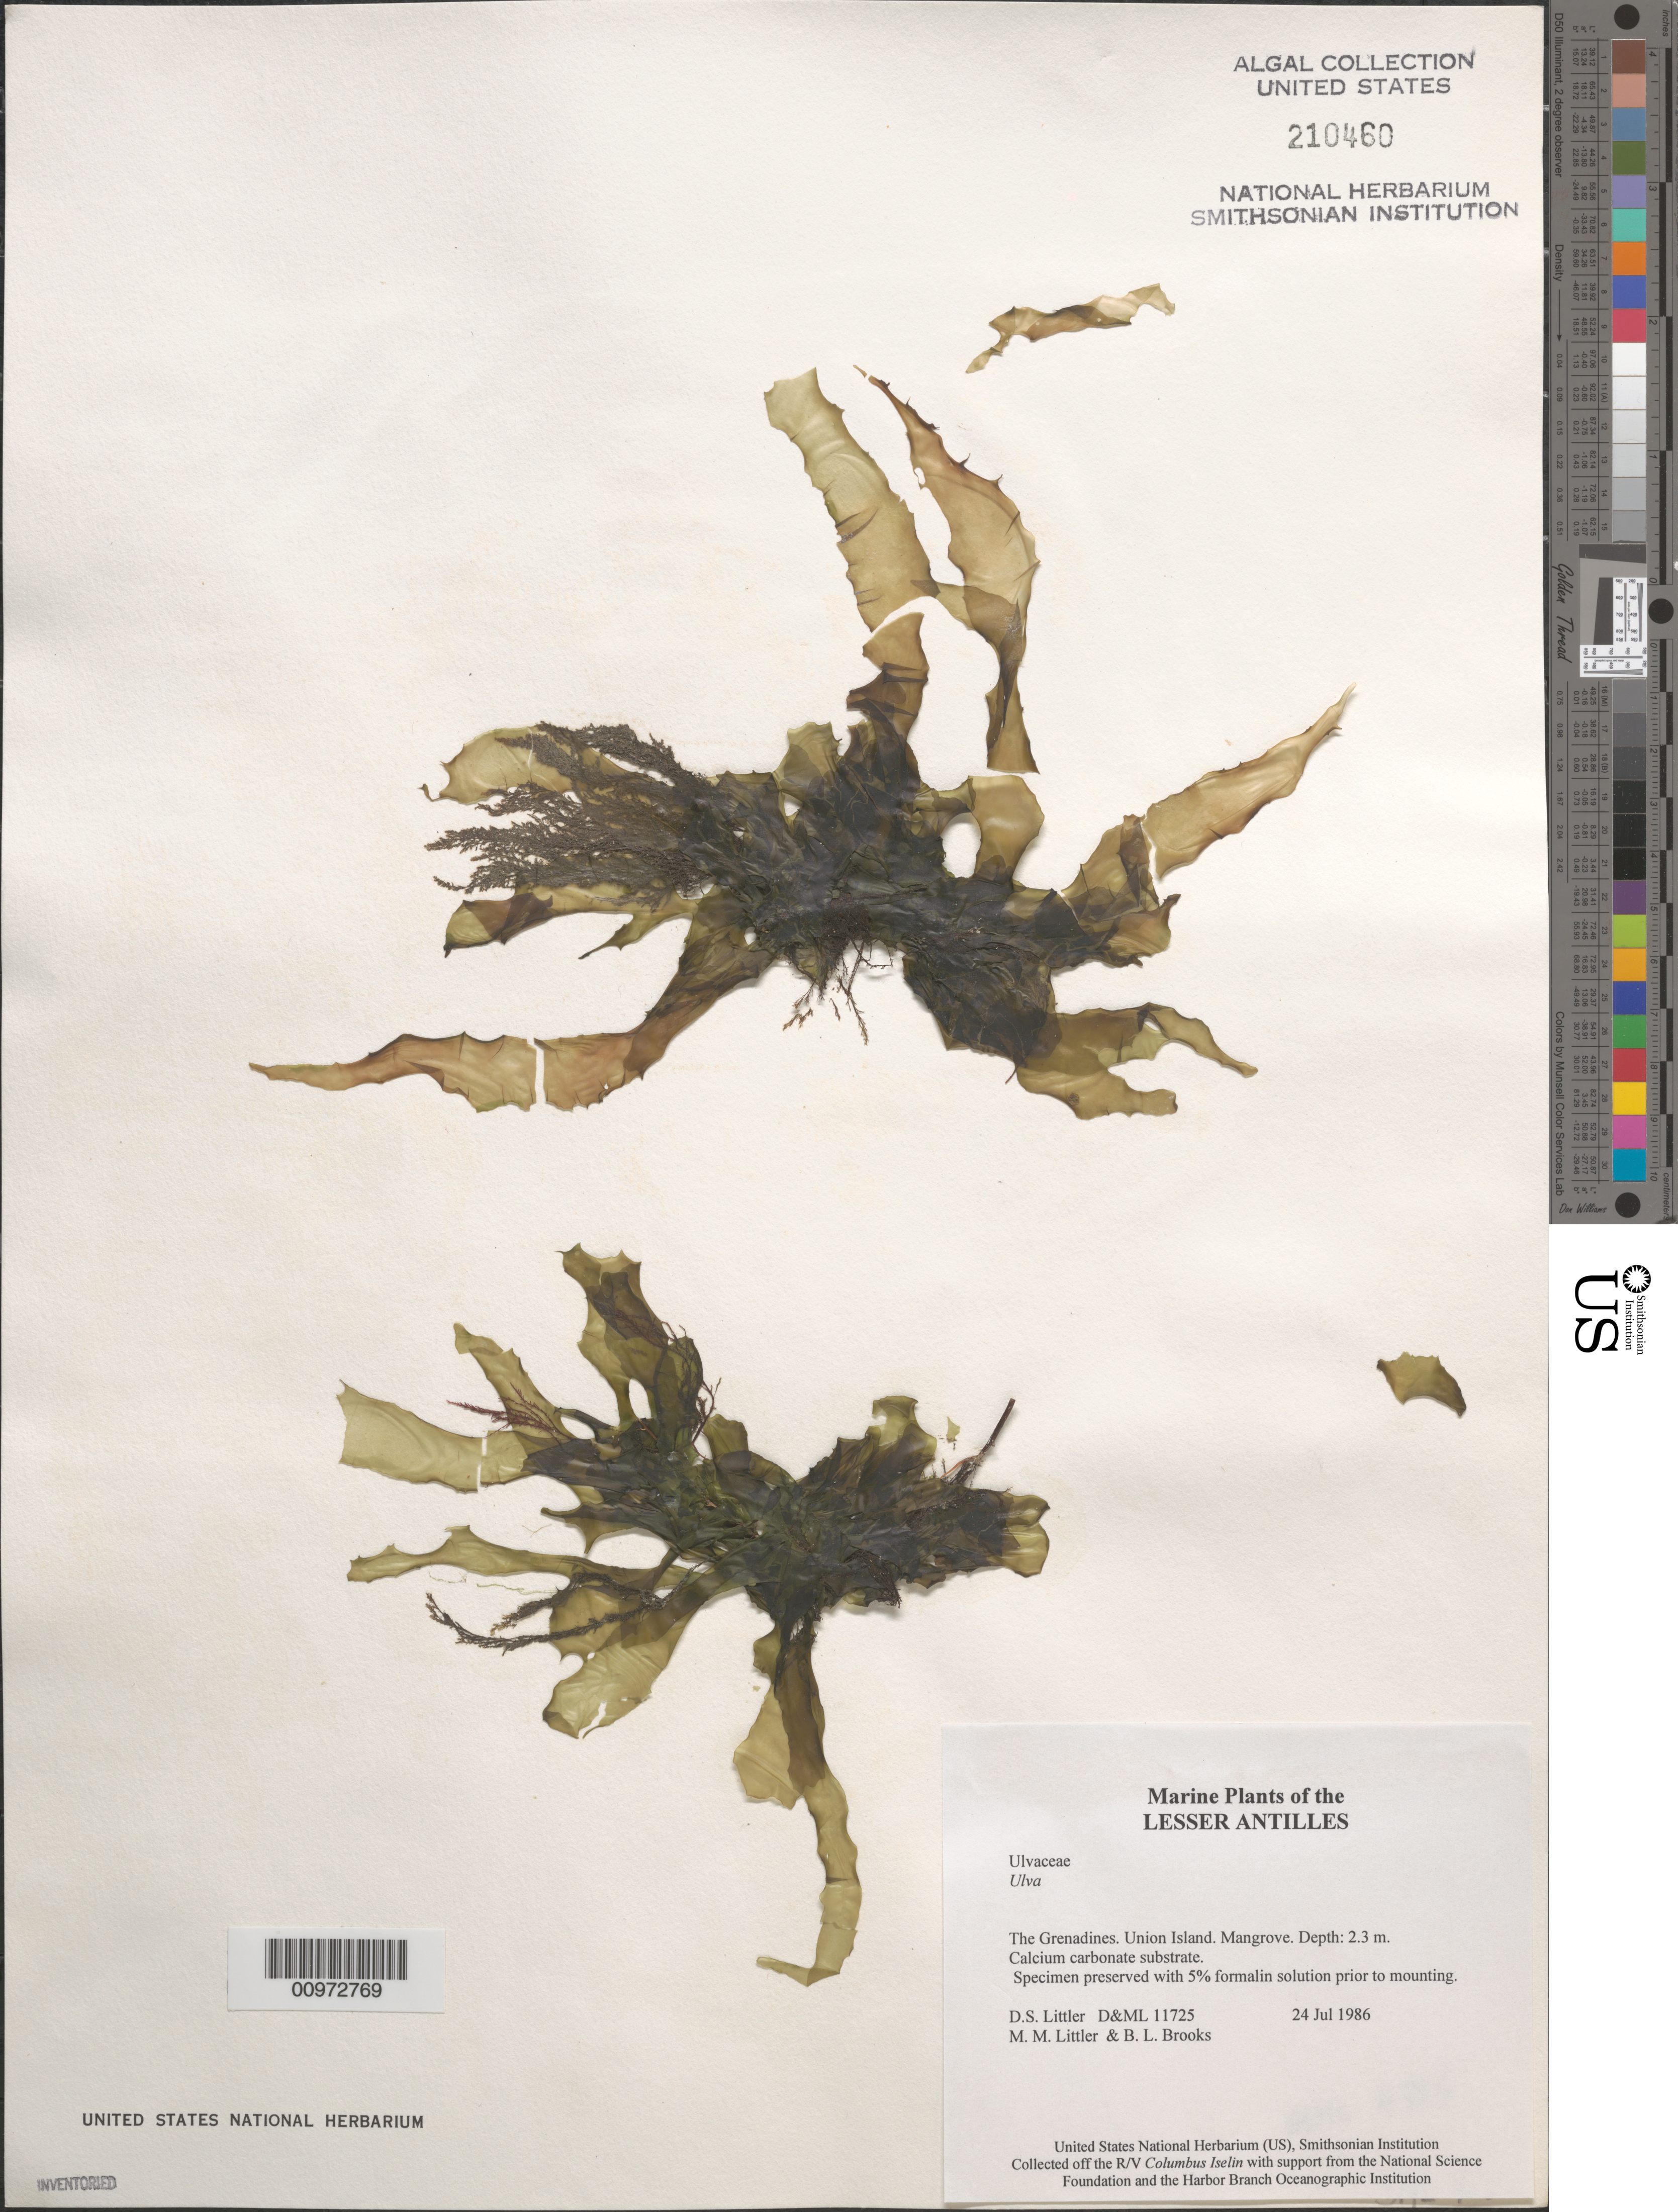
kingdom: Plantae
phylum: Chlorophyta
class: Ulvophyceae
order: Ulvales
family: Ulvaceae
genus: Ulva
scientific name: Ulva sp.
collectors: D. S. Littler, M. M. Littler & B. Brooks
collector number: D&ML 11725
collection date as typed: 24 Jul 1986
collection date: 1986-07-24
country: St. Vincent - Grenadines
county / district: Grenadines Parish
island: Union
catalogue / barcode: US 210460